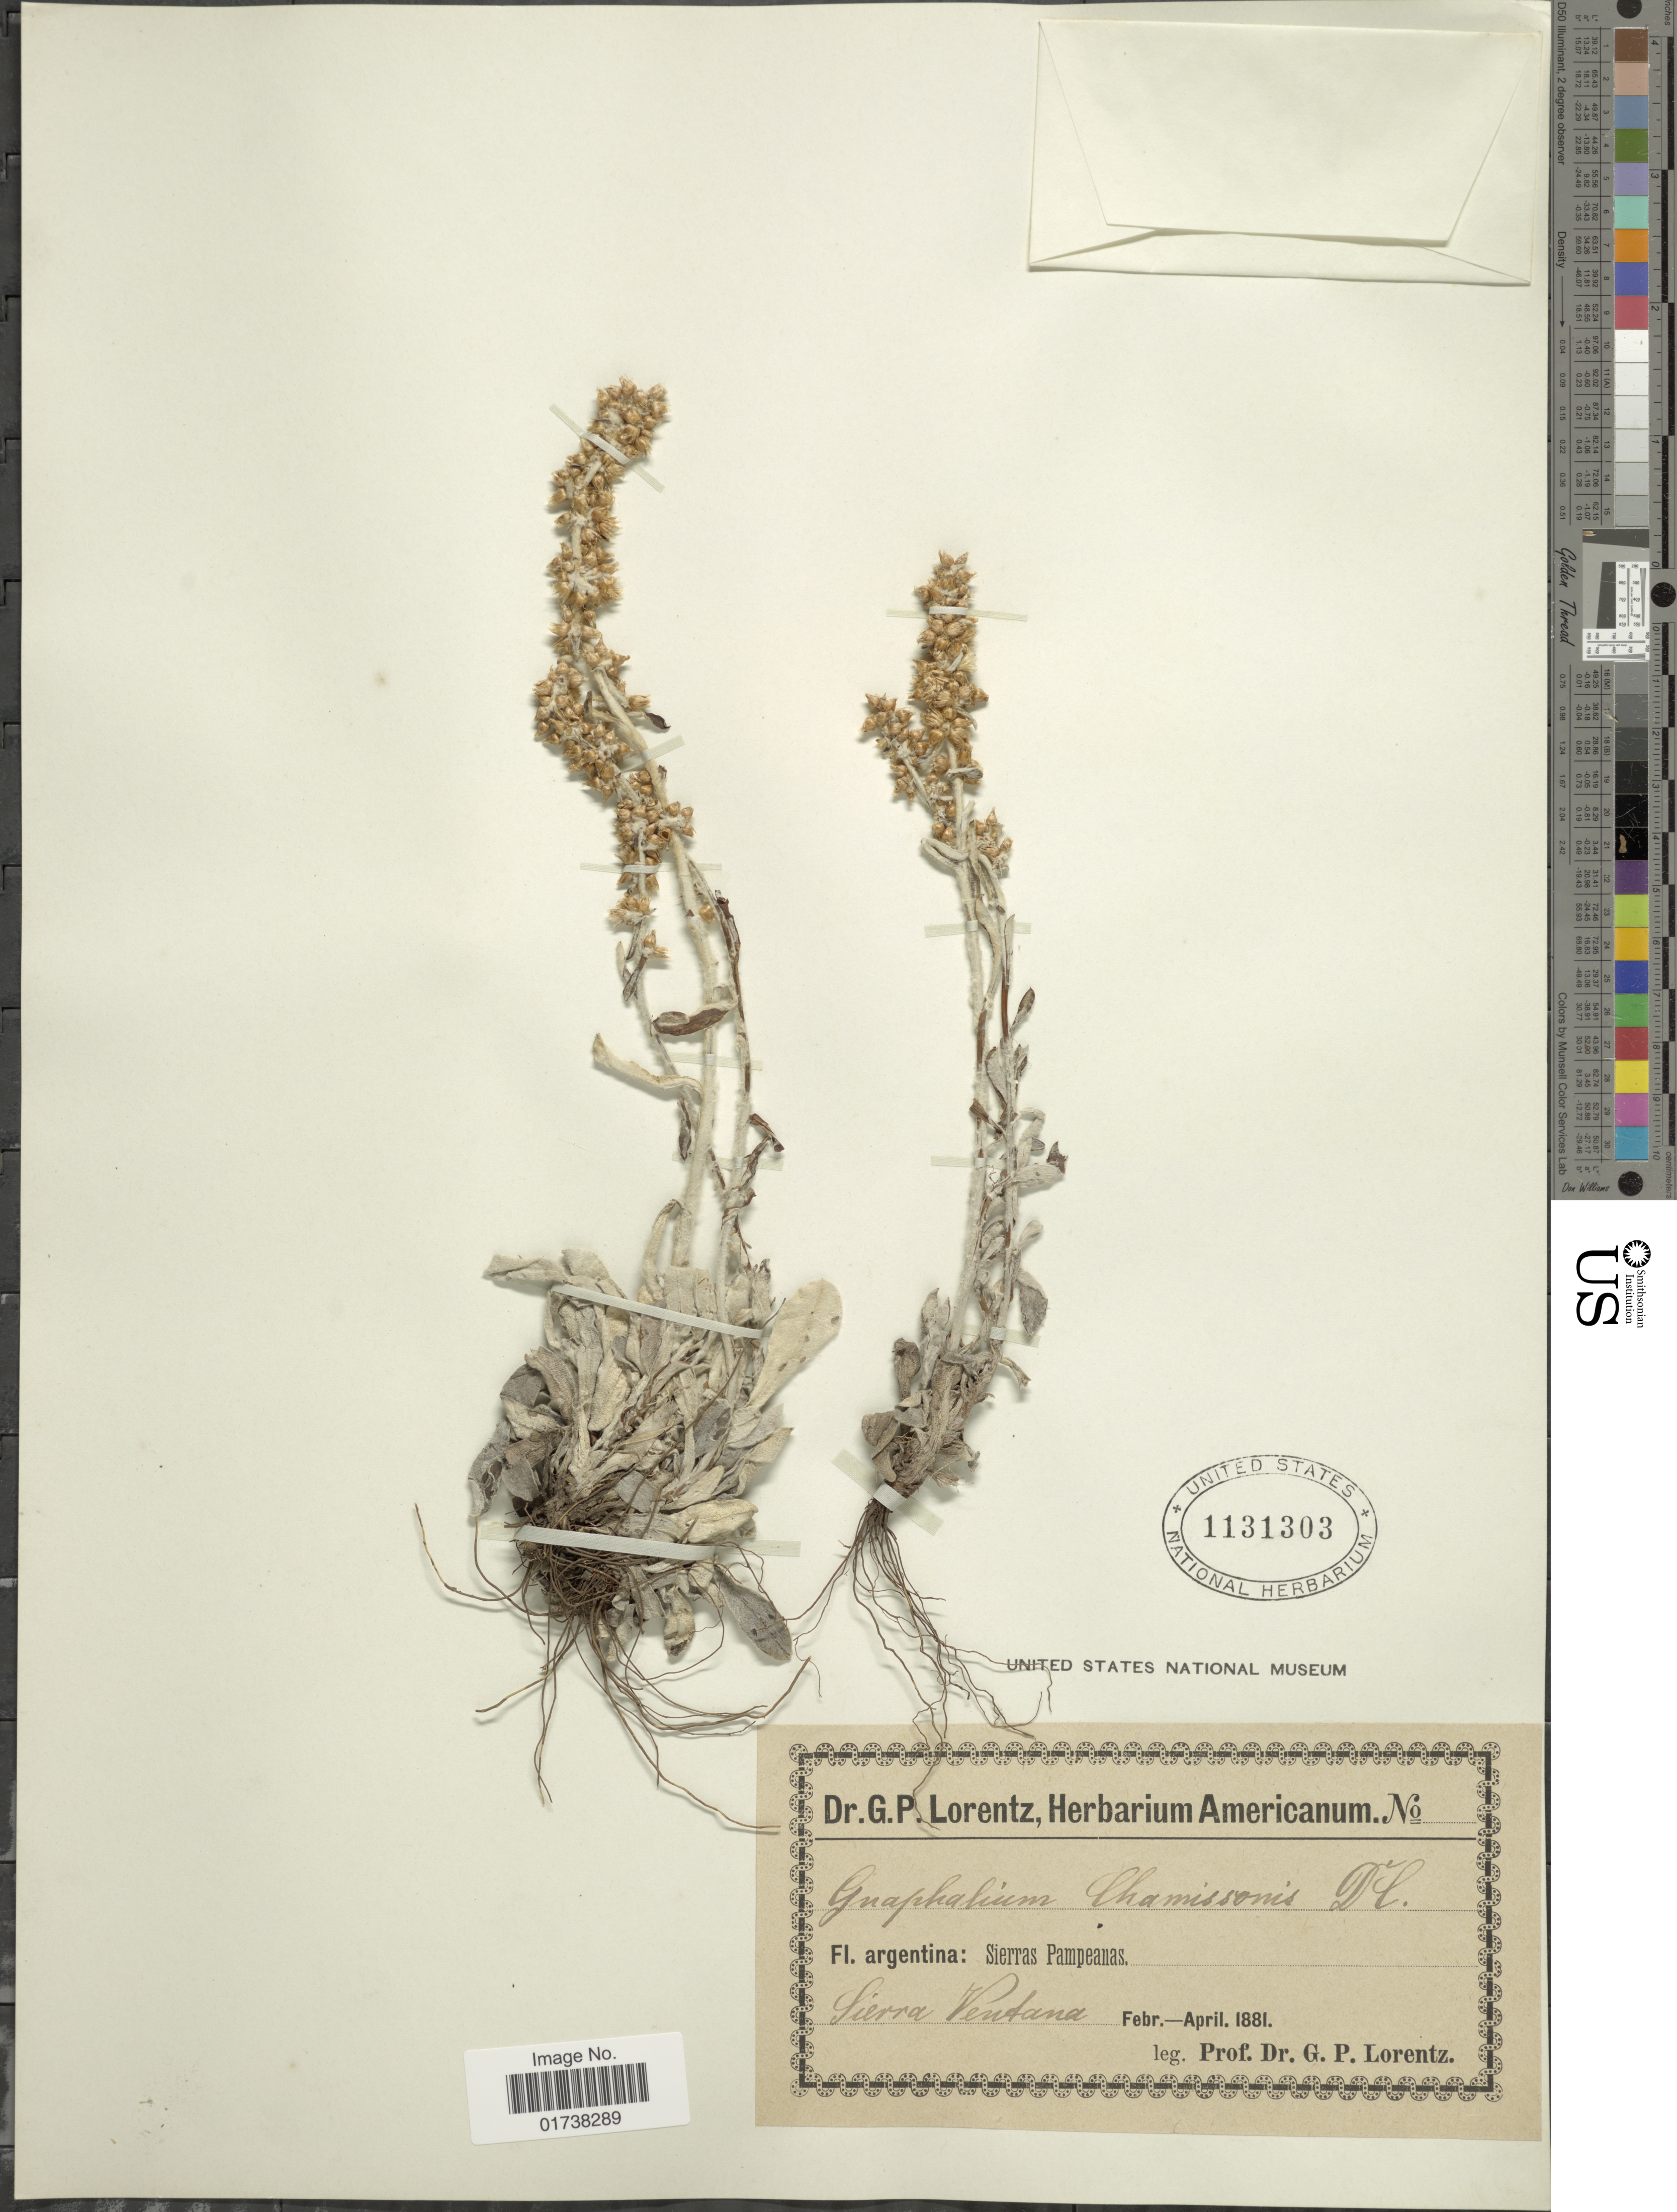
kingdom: Plantae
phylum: Tracheophyta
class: Magnoliopsida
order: Asterales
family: Asteraceae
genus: Gamochaeta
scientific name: Gamochaeta chamissonis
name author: (DC.) Cabrera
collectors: P. G. Lorentz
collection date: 1881-02/1881-04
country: Argentina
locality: Sierra Pampeanas, Sierra Ventana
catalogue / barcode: US 1131303